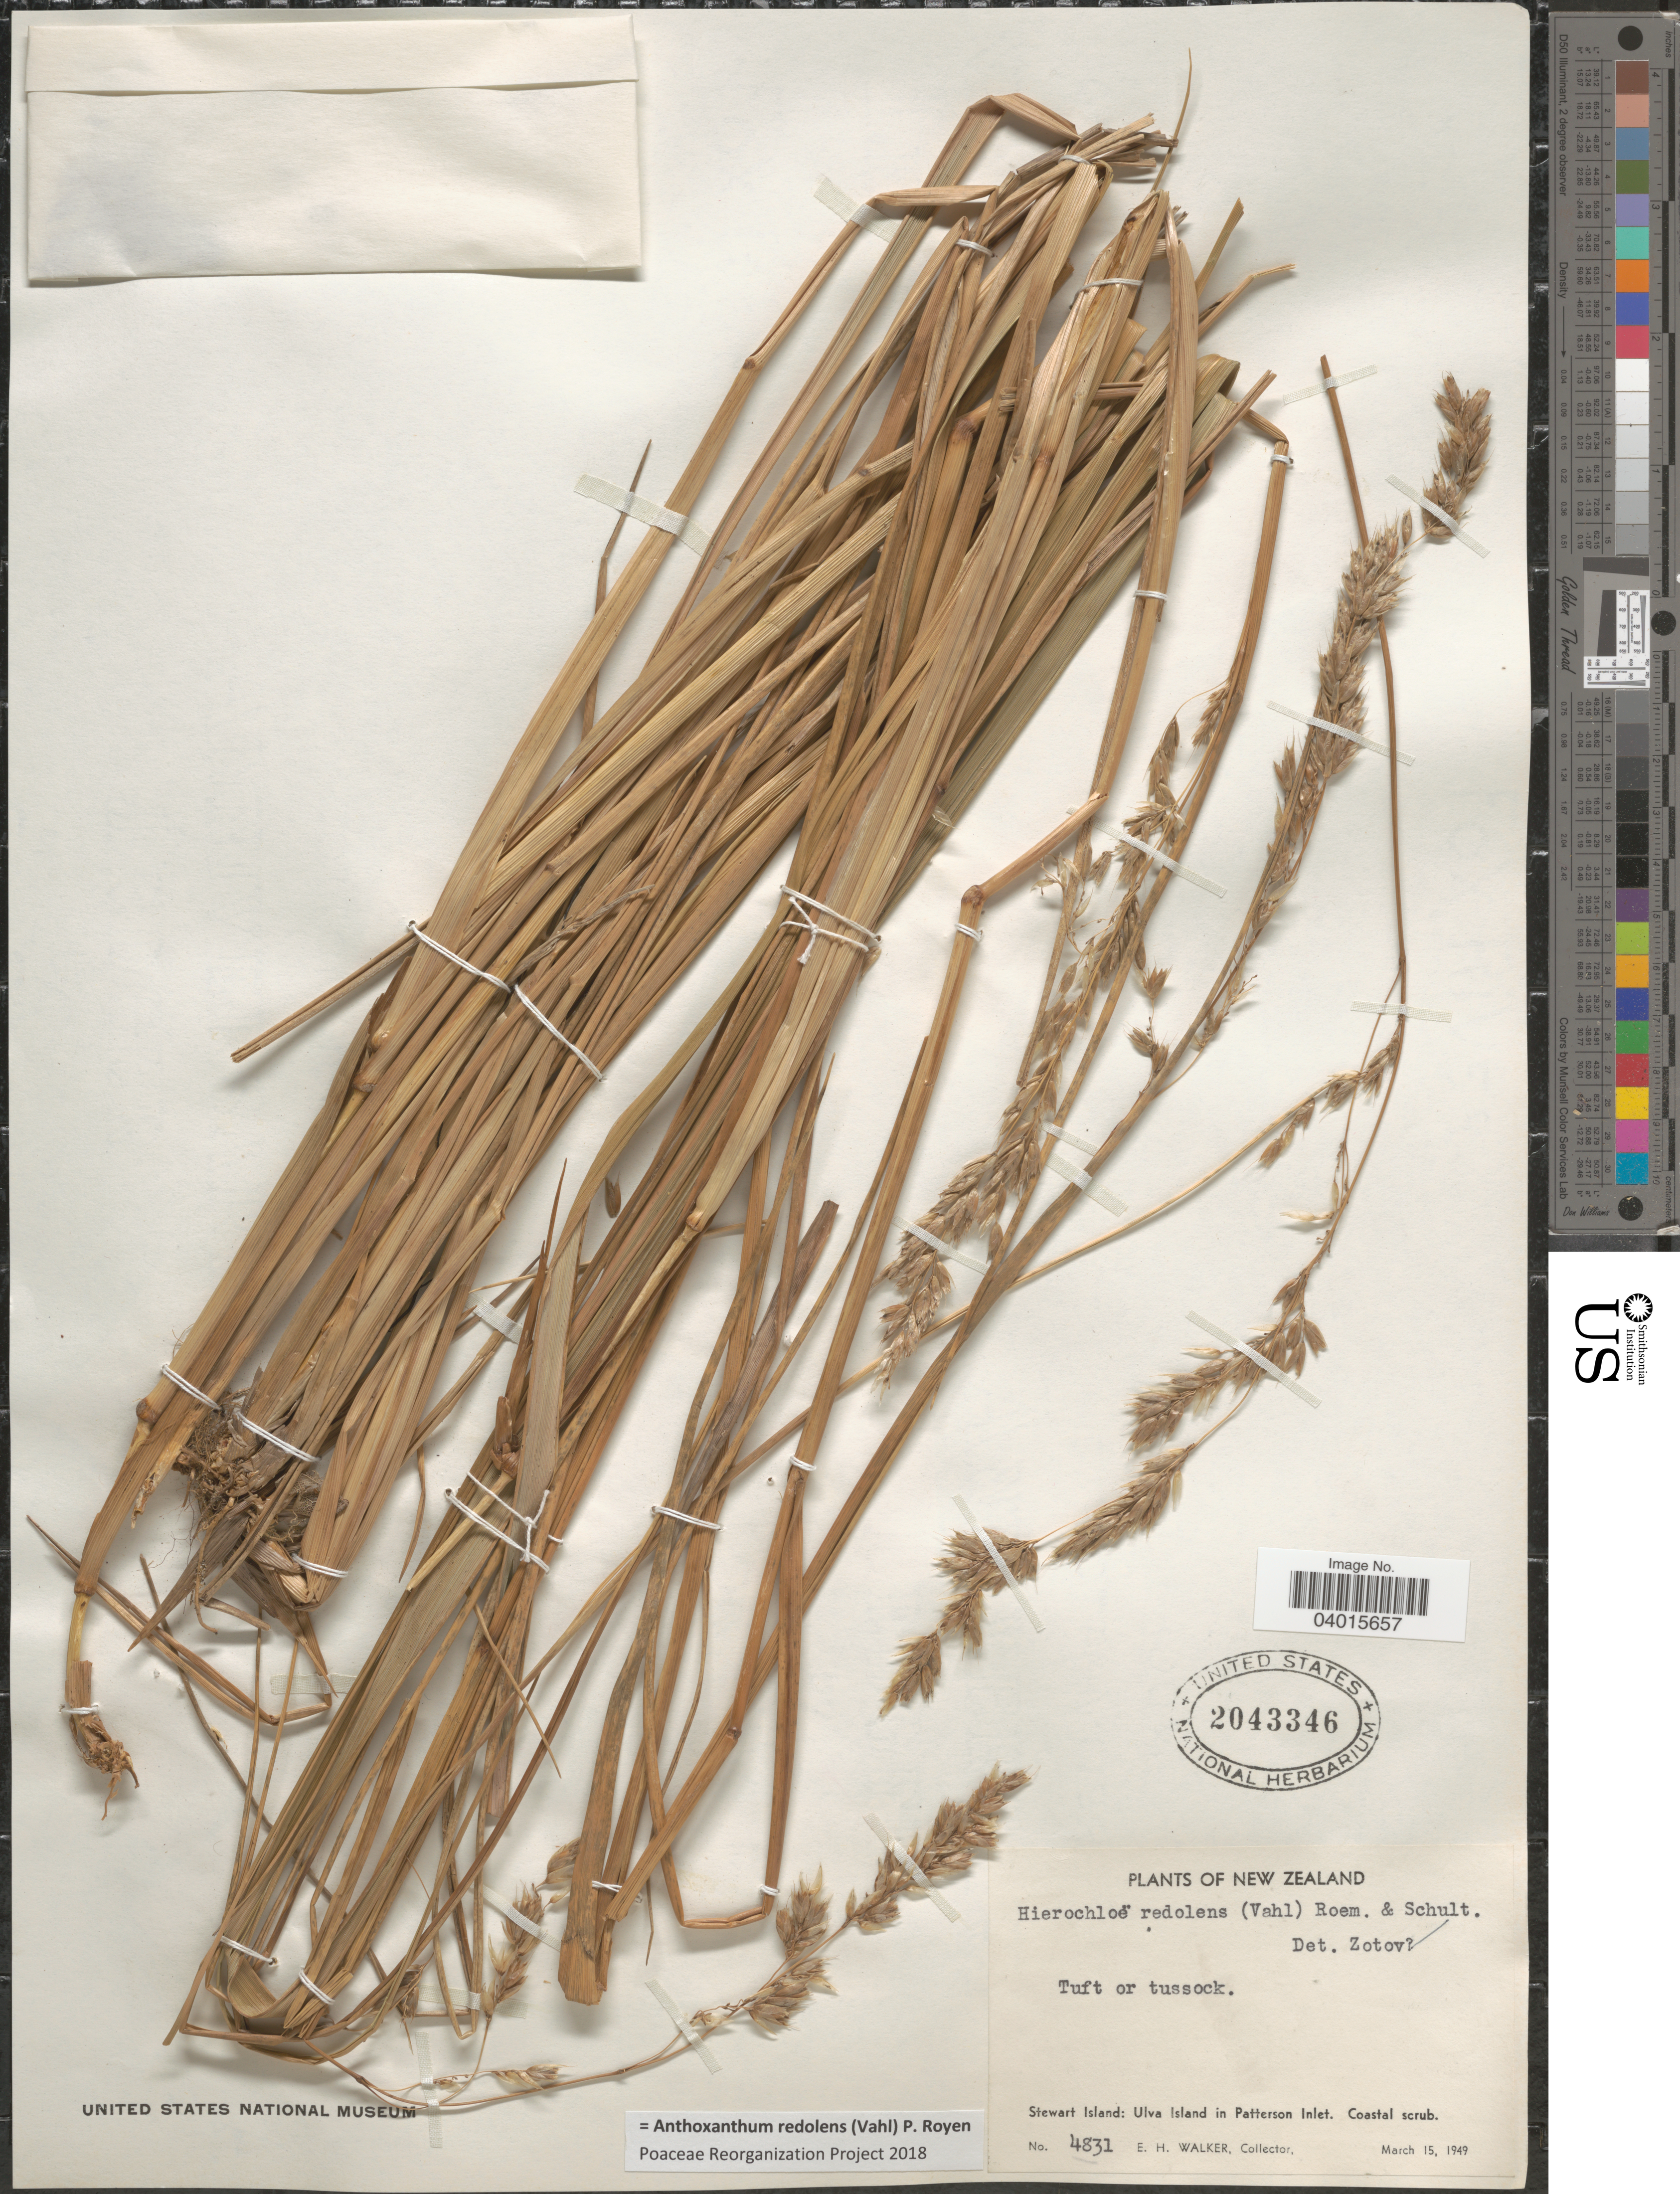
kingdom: Plantae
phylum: Tracheophyta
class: Liliopsida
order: Poales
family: Poaceae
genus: Anthoxanthum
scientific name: Anthoxanthum redolens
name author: (Vahl) P. Royen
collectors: E. H. Walker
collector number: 4831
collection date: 1949-03-15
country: New Zealand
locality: Tuft or tussock. Stewart Island: Ulva Island in Patterson Inlet. Coastal scrub.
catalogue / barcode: US 2043346